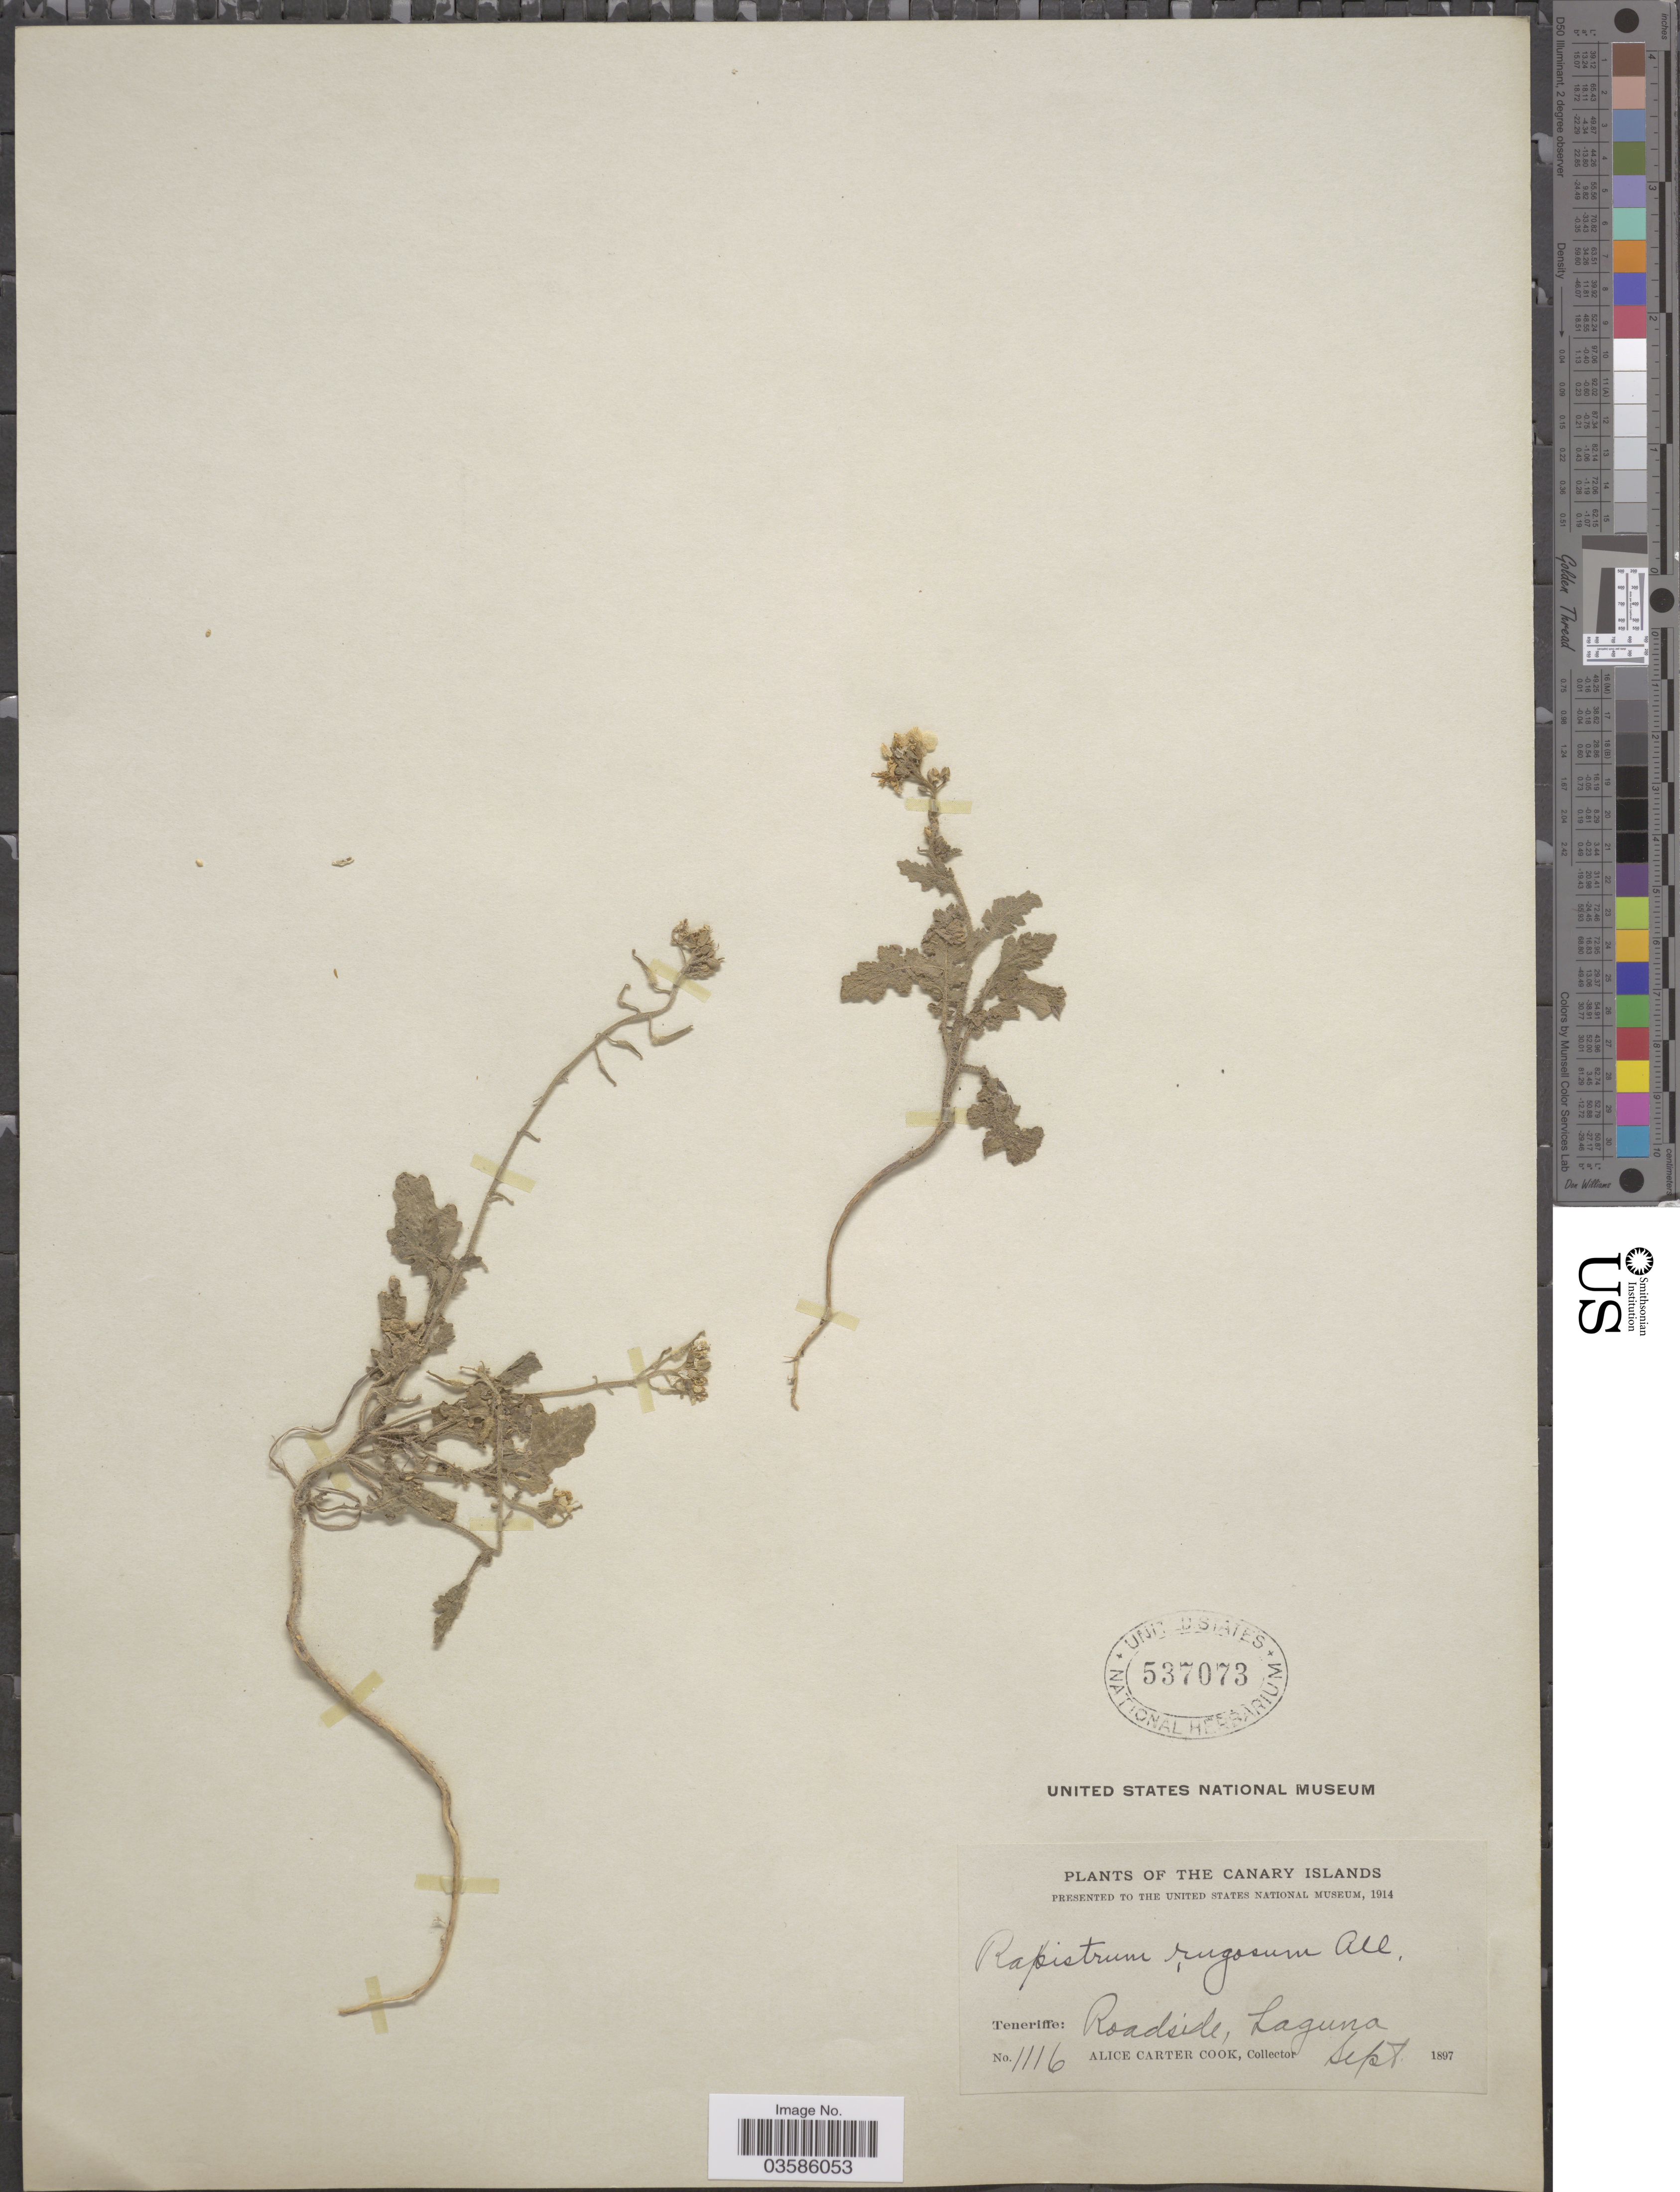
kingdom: Plantae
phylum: Tracheophyta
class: Magnoliopsida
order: Brassicales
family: Brassicaceae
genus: Rapistrum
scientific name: Rapistrum rugosum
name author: (L.) All.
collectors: Alice C. Cook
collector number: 1116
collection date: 1897-09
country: Spain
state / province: Canarias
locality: The Canary Islands. Teneriffe: Roadside, Laguna.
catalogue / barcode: US 537073